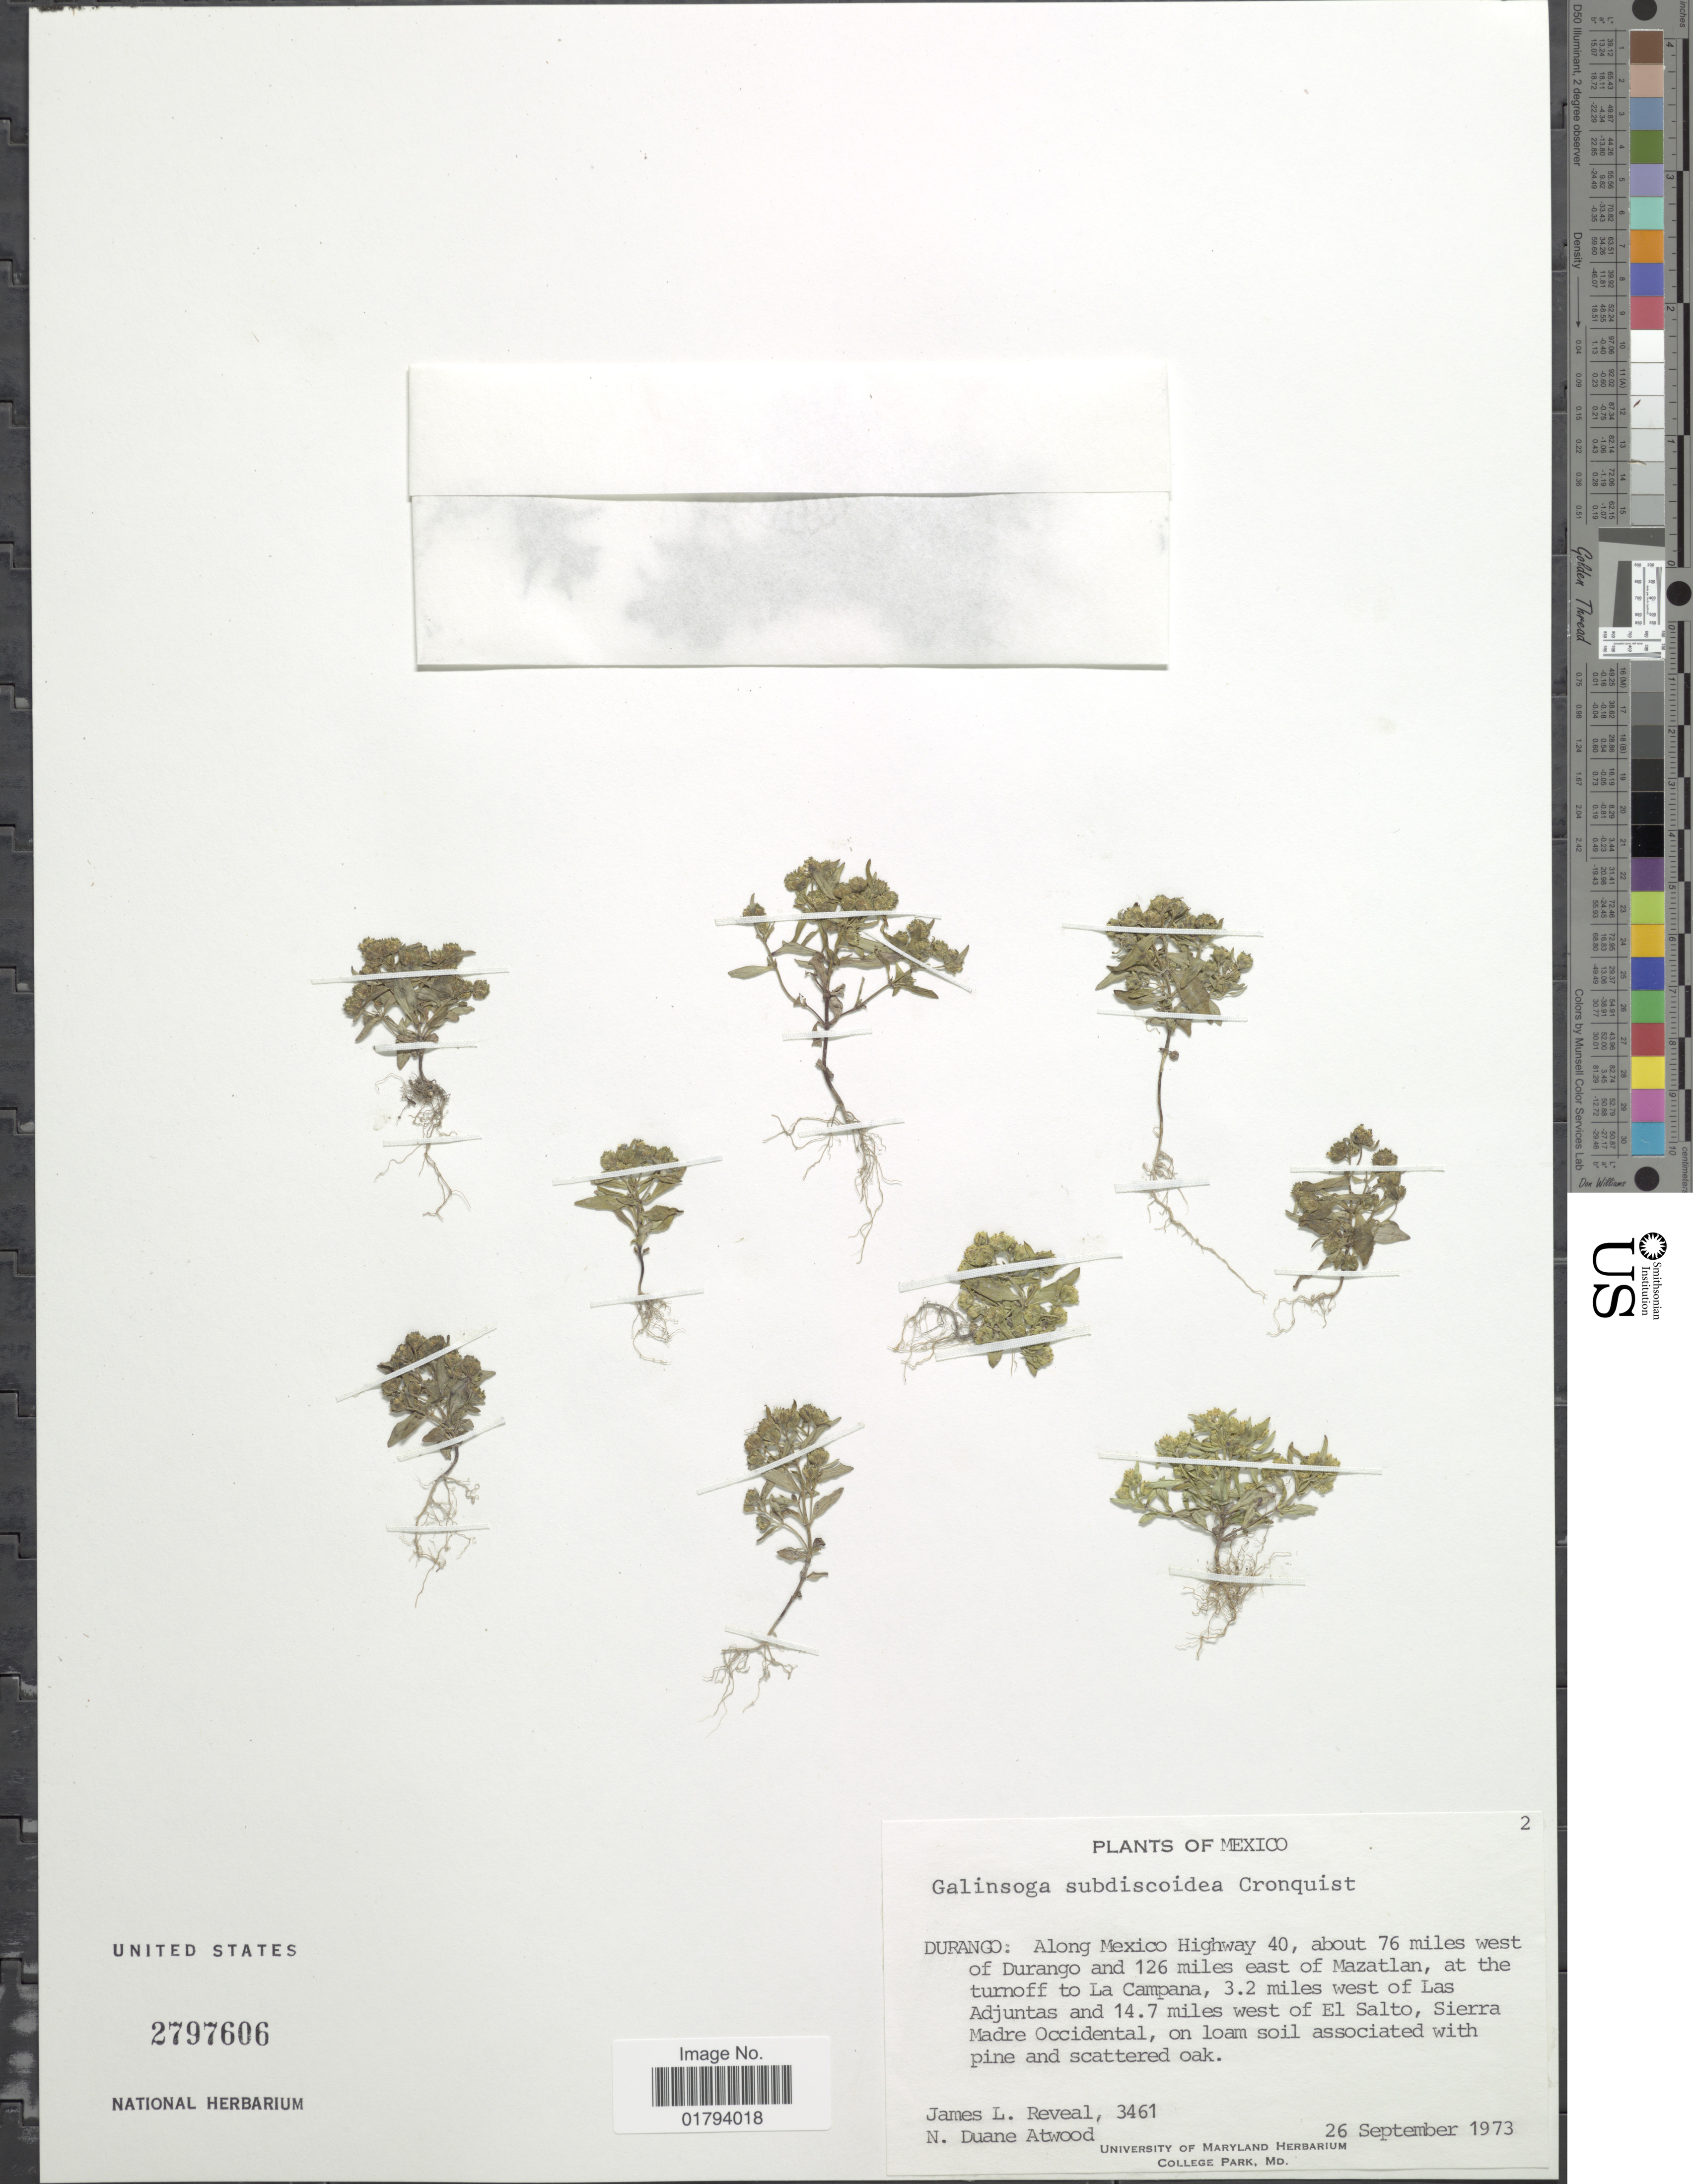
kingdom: Plantae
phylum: Tracheophyta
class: Magnoliopsida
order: Asterales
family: Asteraceae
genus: Galinsoga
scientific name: Galinsoga subdiscoidea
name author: Cronq.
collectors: J. L. Reveal & N. Atwood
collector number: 3461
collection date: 1973-09-26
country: Mexico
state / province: Durango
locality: Along Mexico Highway 40, about 76 miles west of Durango and 126 miles east of Mazatlan, at the turnoff to La Campana, 3.2 miles west of Las Adjuntas and 14.7 miles west of El Salto, Sierra Madre Occidental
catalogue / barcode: US 2797606